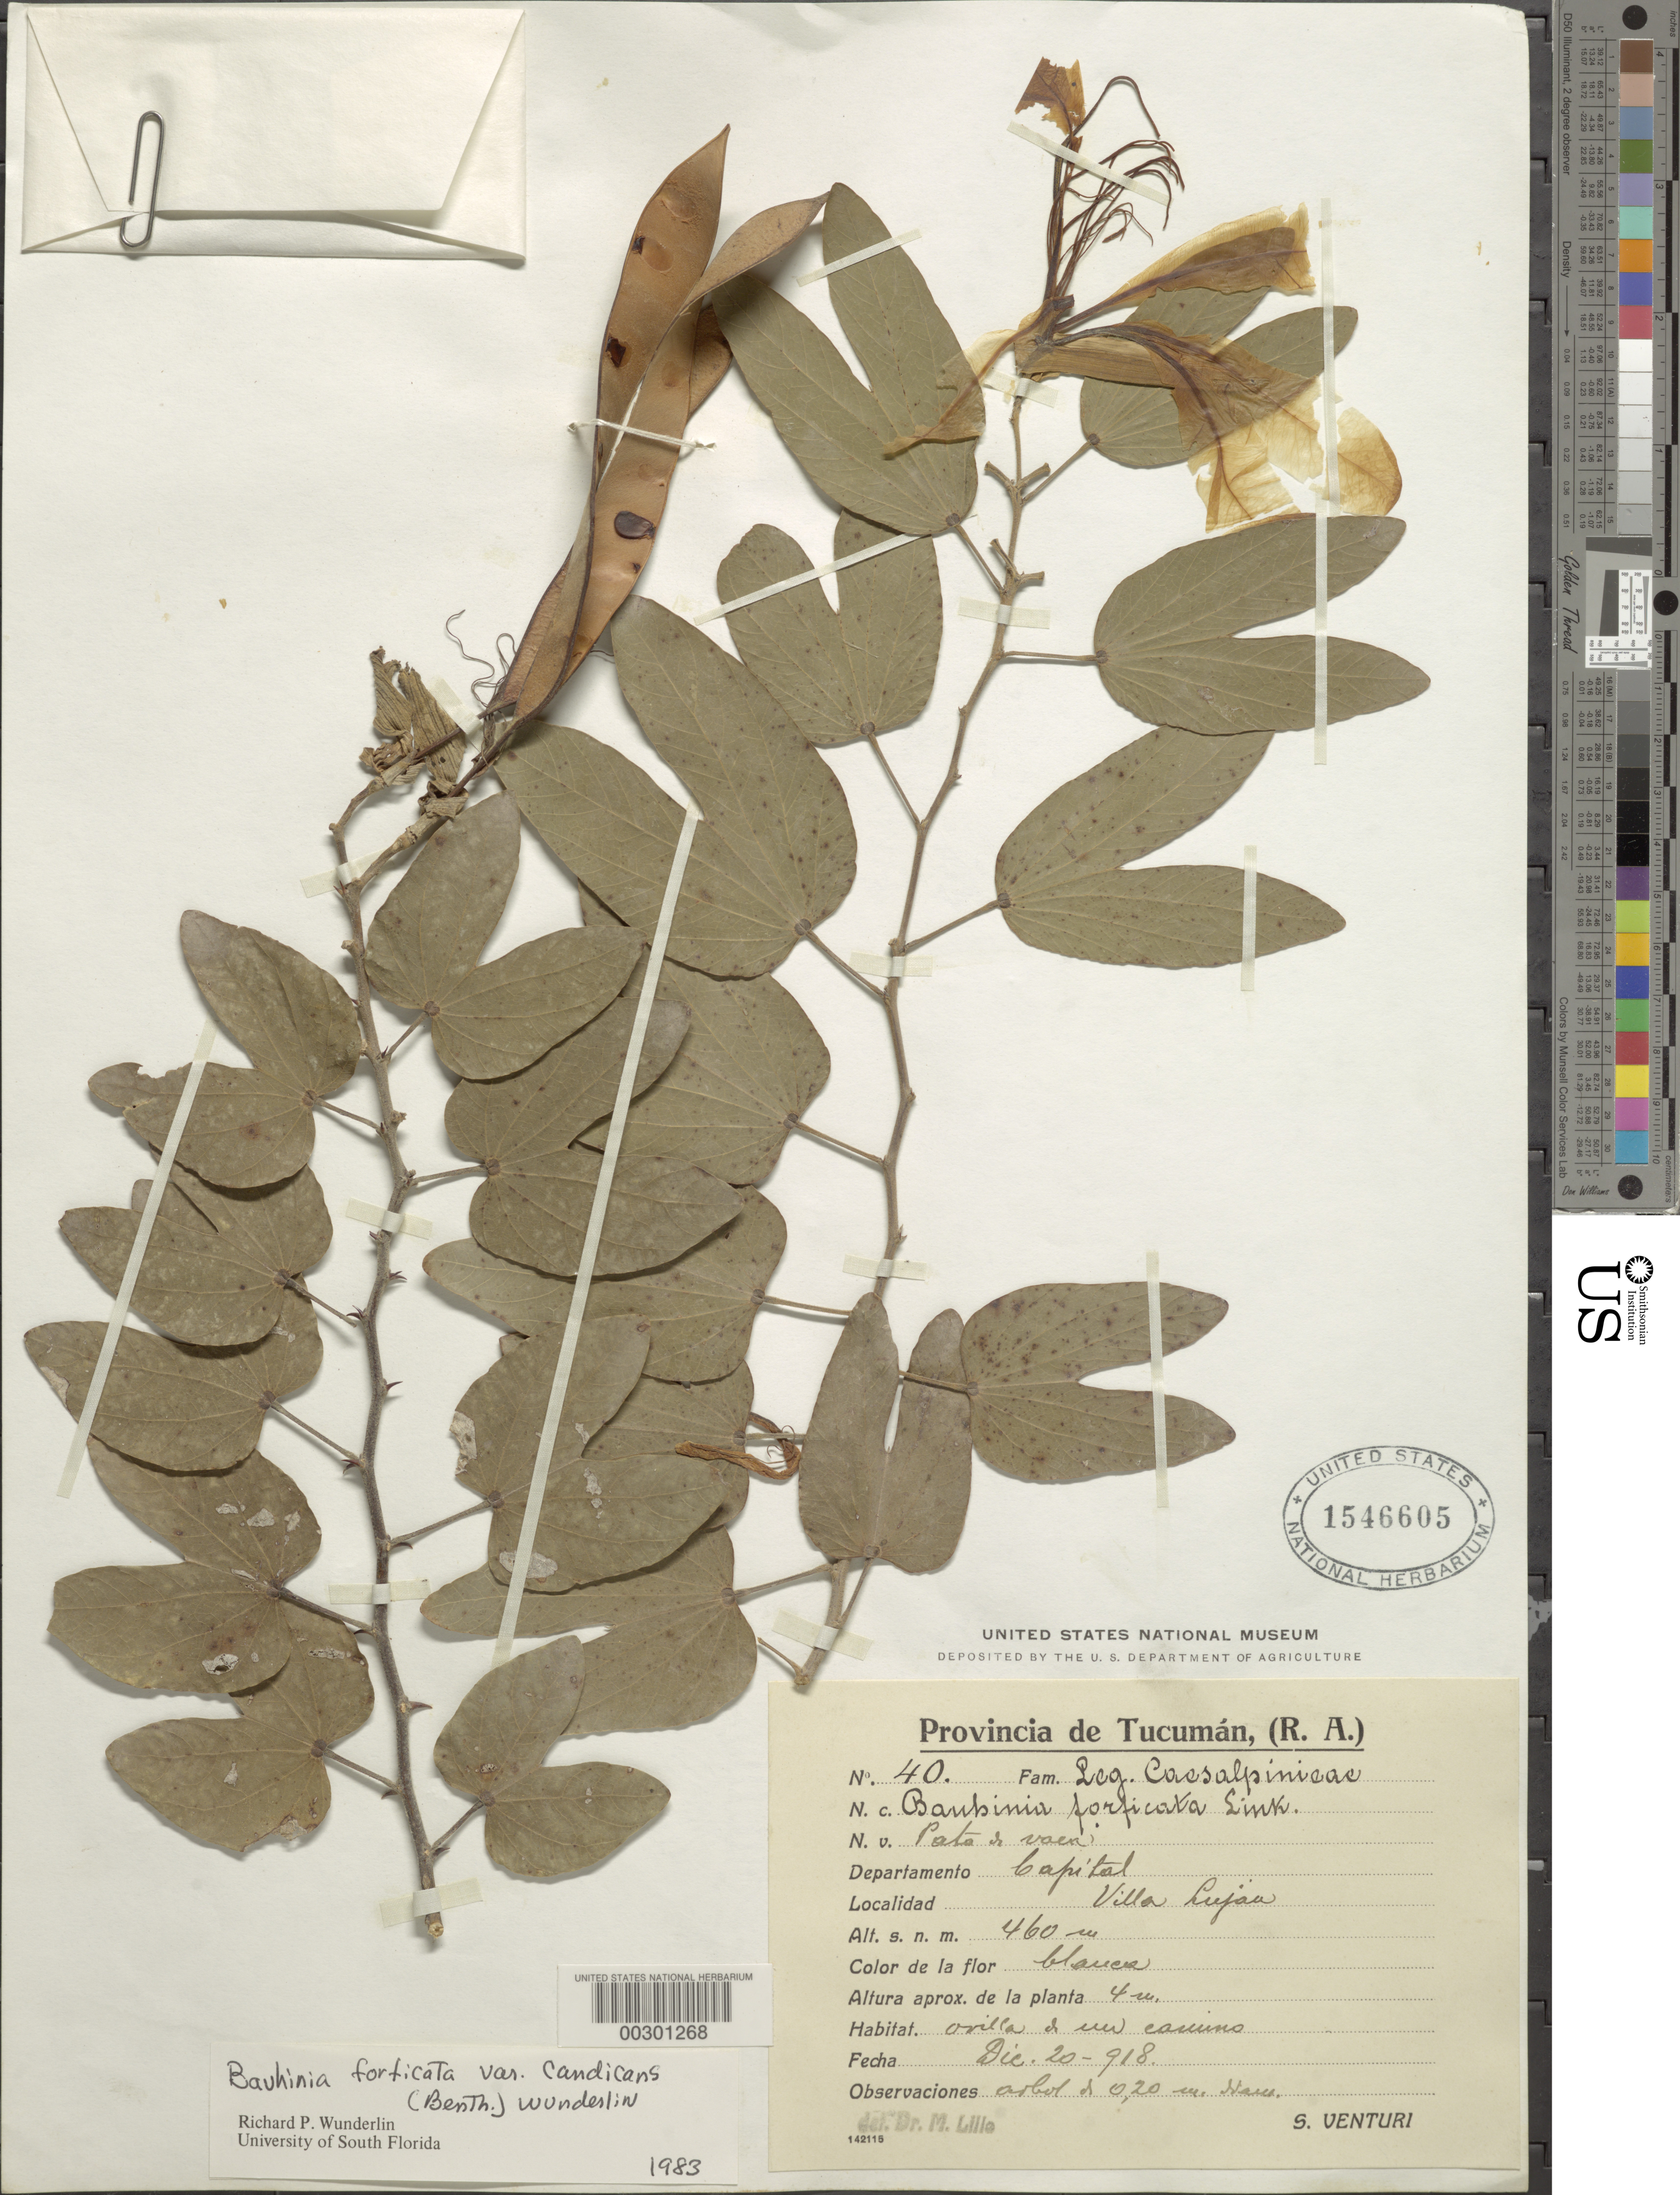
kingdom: Plantae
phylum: Tracheophyta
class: Magnoliopsida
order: Fabales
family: Fabaceae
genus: Bauhinia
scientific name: Bauhinia forficata subsp. pruinosa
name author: (Vogel) Fortunato & Wunderlin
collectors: S. Venturi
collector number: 40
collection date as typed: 20 Dec 1918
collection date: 1918-12-20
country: Argentina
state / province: Tucumán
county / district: Capital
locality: Villa lujau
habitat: Edge of road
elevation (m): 460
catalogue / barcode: US 1546605